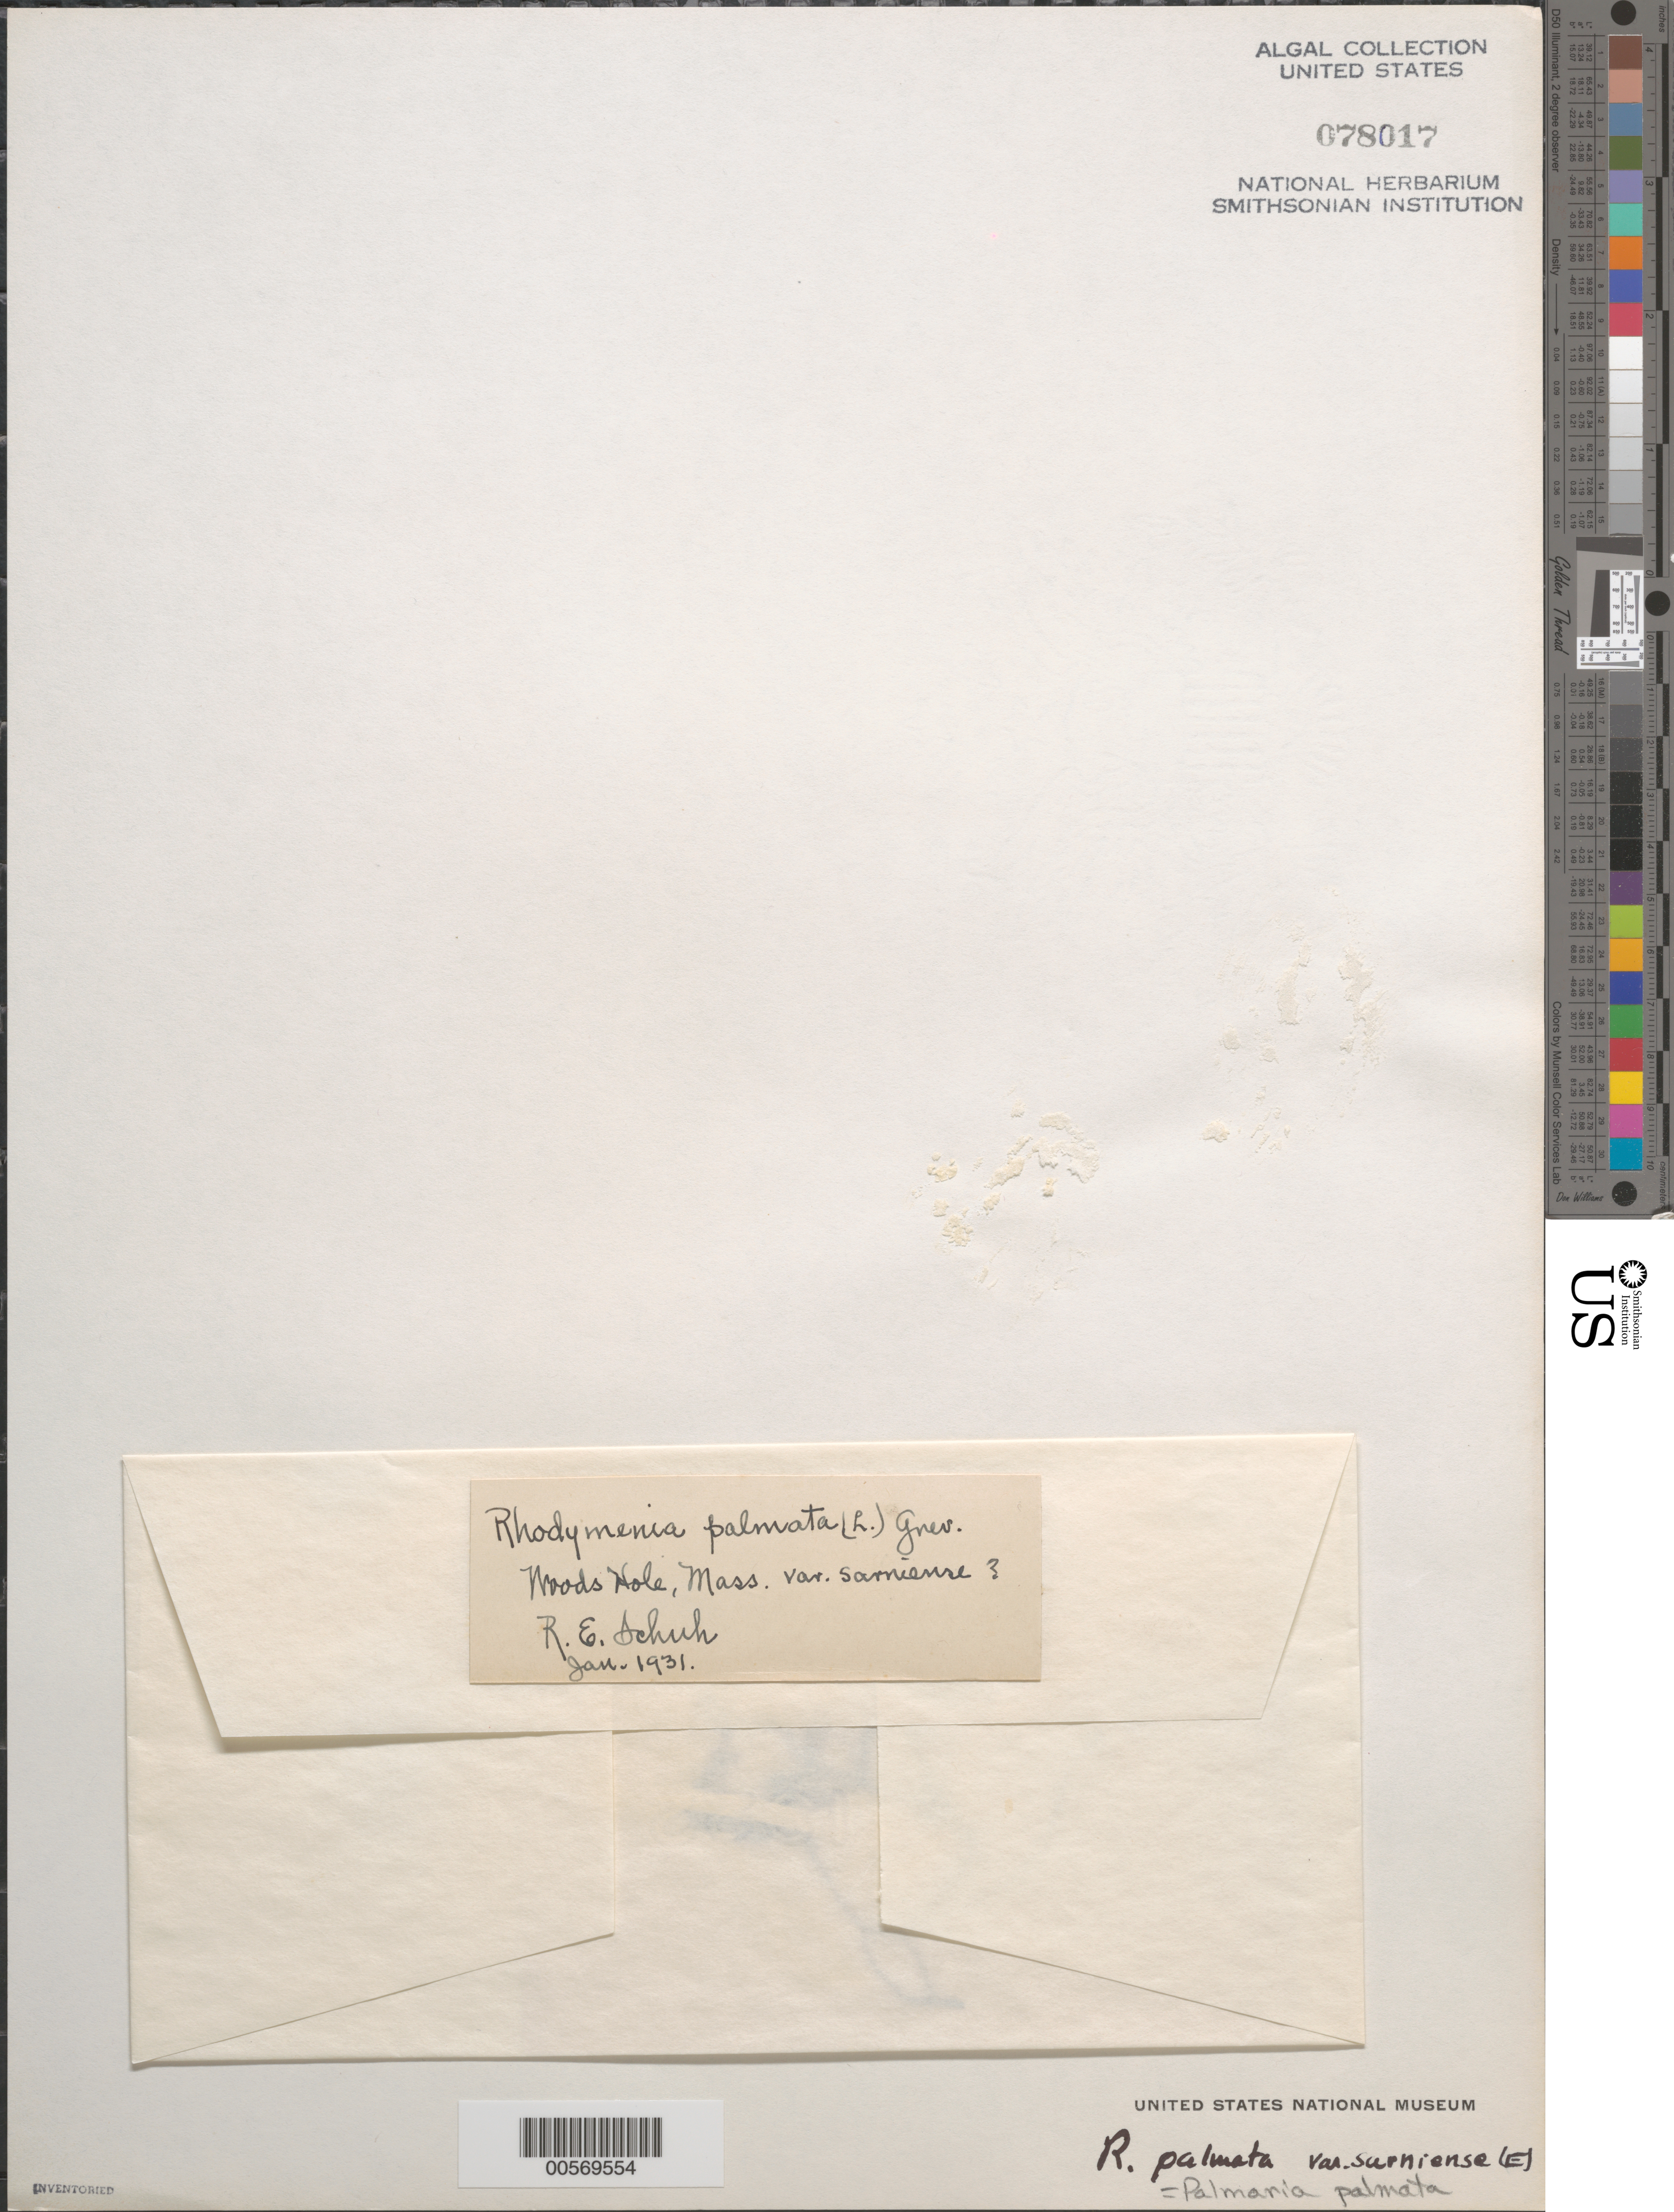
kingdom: Plantae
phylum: Rhodophyta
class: Florideophyceae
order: Palmariales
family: Palmariaceae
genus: Palmaria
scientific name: Palmaria palmata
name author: (L.) F. Weber & D. Mohr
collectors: R. Schuh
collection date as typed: Jan 1931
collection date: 1931-01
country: United States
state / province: Massachusetts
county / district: Barnstable County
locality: Woods Hole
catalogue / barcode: US 78017